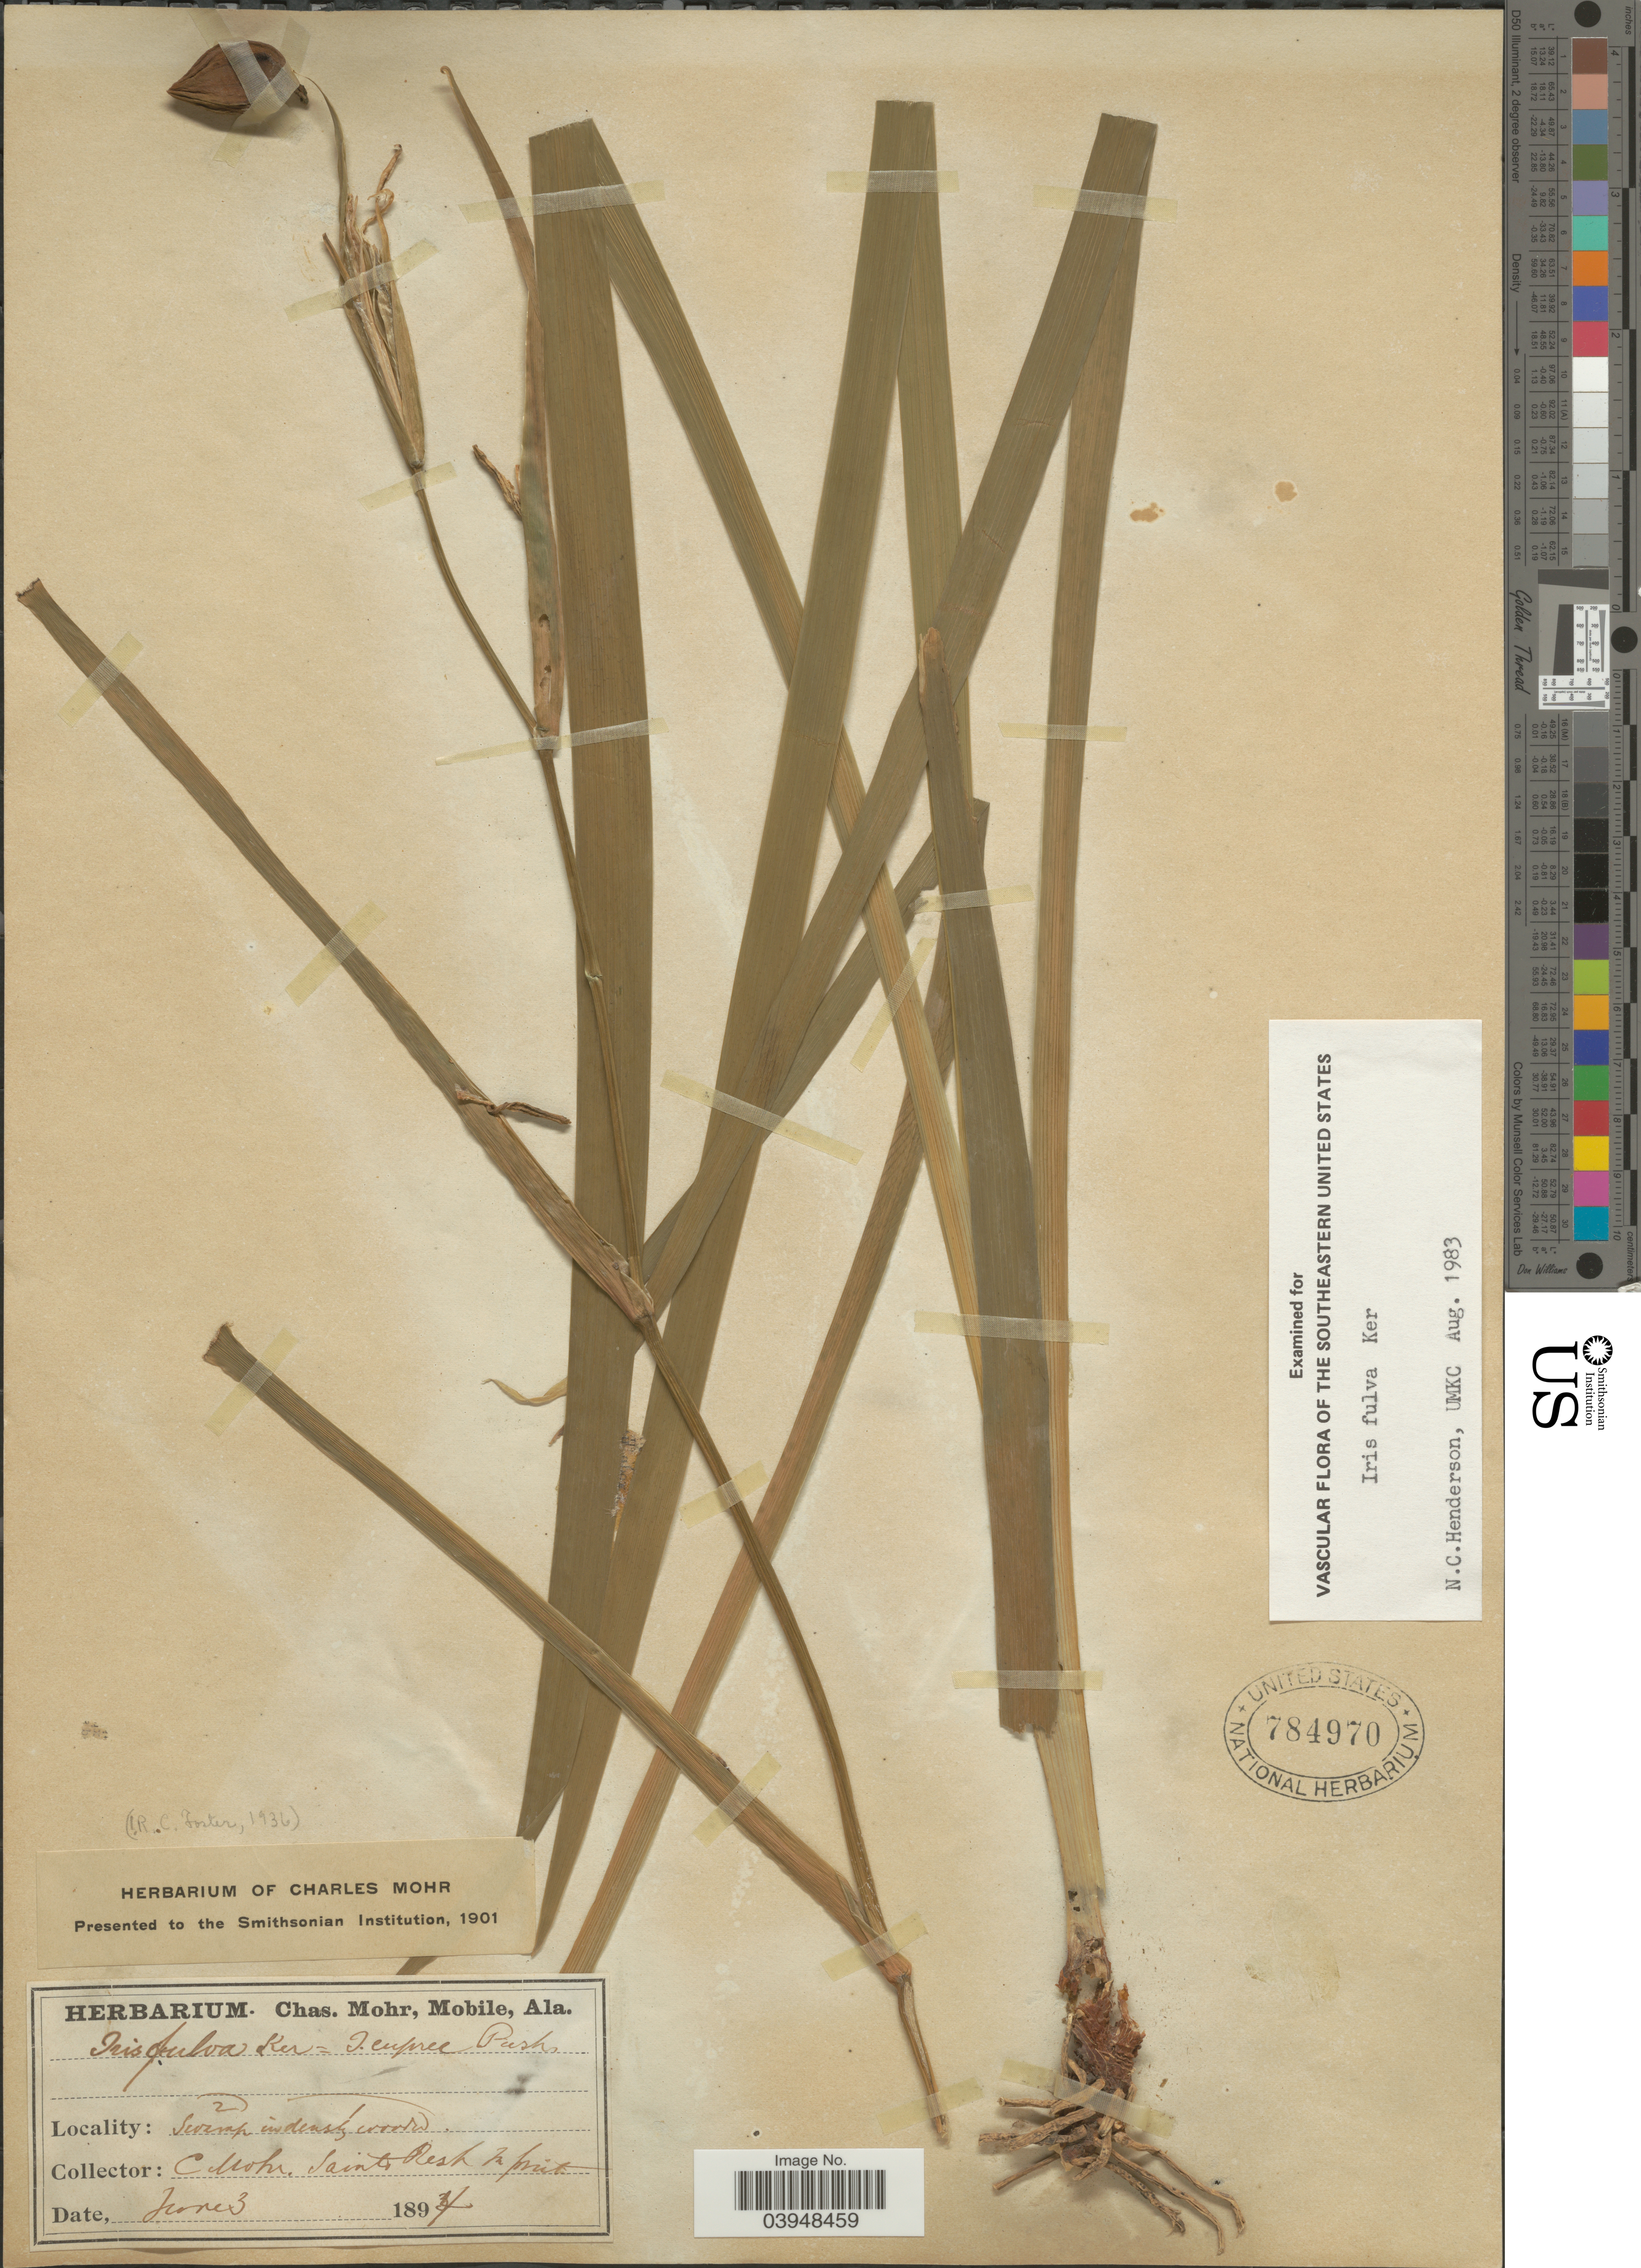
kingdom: Plantae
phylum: Tracheophyta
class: Liliopsida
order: Asparagales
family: Iridaceae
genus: Iris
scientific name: Iris fulva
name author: Ker Gawl.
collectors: C. T. Mohr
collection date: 1894-06-03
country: United States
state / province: Alabama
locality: Swamp in densly woods. Saints Rest in fruit.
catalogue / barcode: US 784970